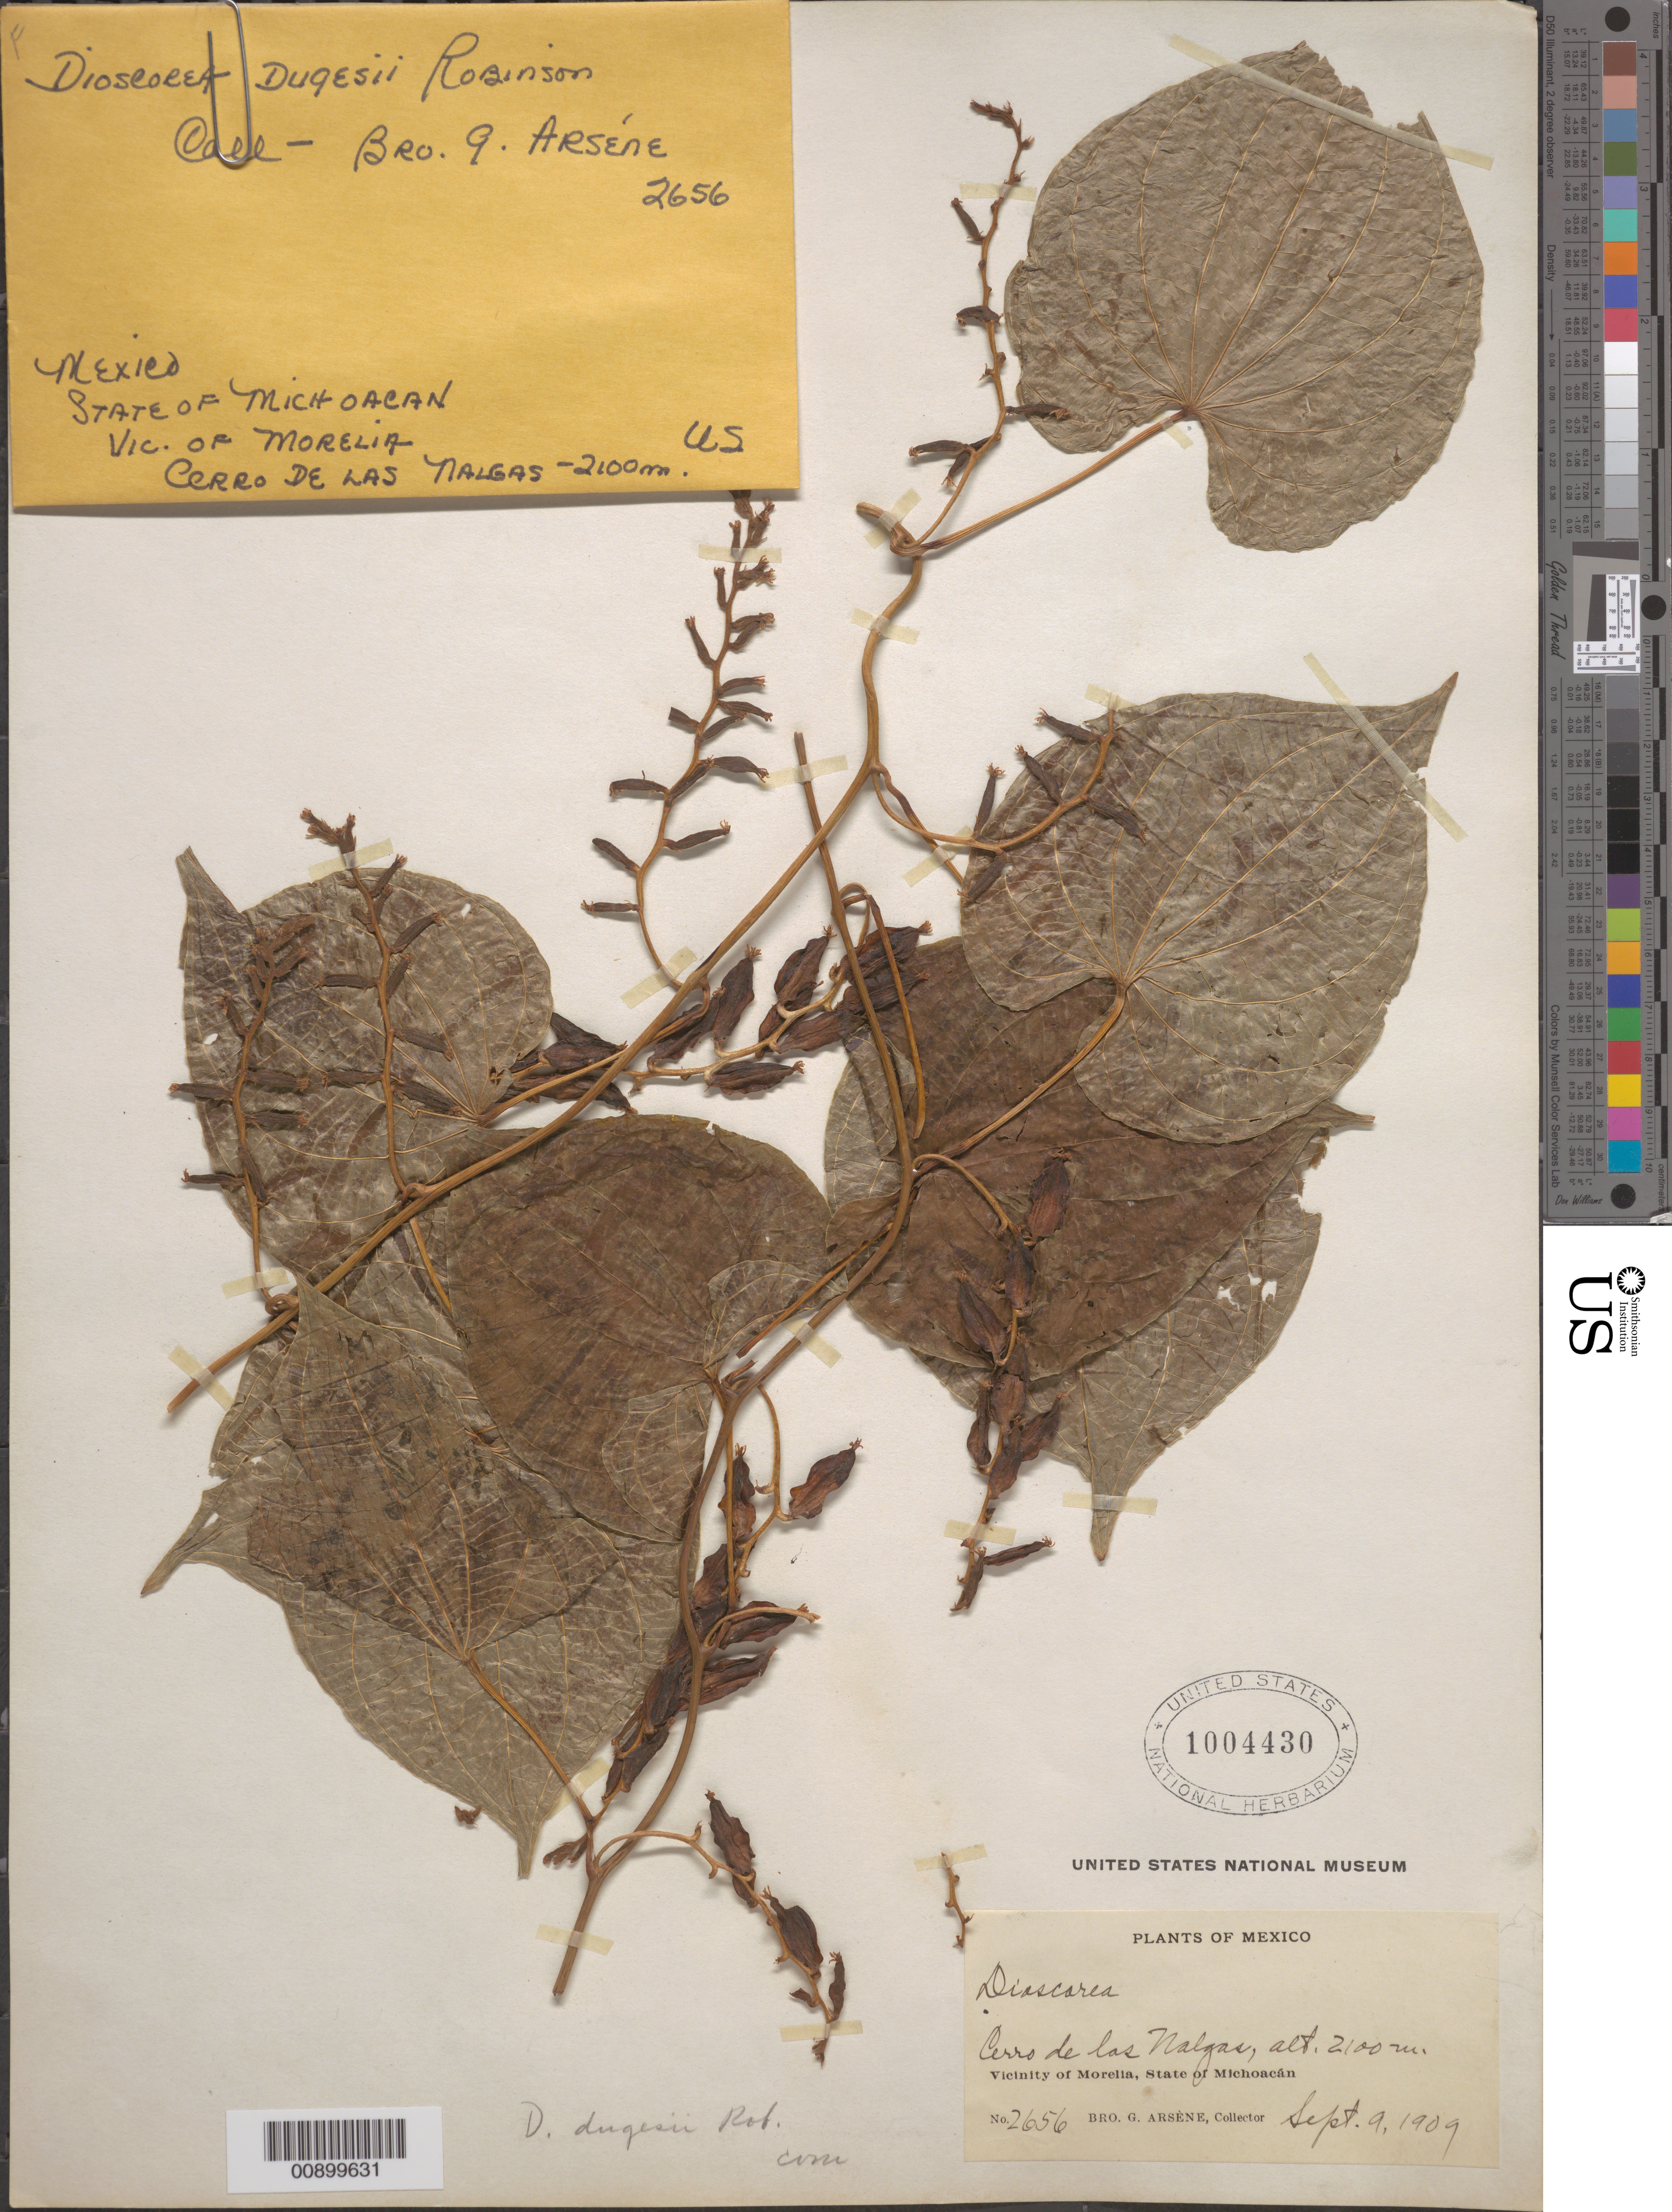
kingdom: Plantae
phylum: Tracheophyta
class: Liliopsida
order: Dioscoreales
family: Dioscoreaceae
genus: Dioscorea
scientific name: Dioscorea dugesii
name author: B.L. Rob.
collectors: Bro. G. Arsène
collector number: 2656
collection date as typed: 09 Sep 1909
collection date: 1909-09-09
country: Mexico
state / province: Michoacán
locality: Cerro de las Nalgas. Vicinity of Morelia, State of Michoacán.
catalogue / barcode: US 1004430